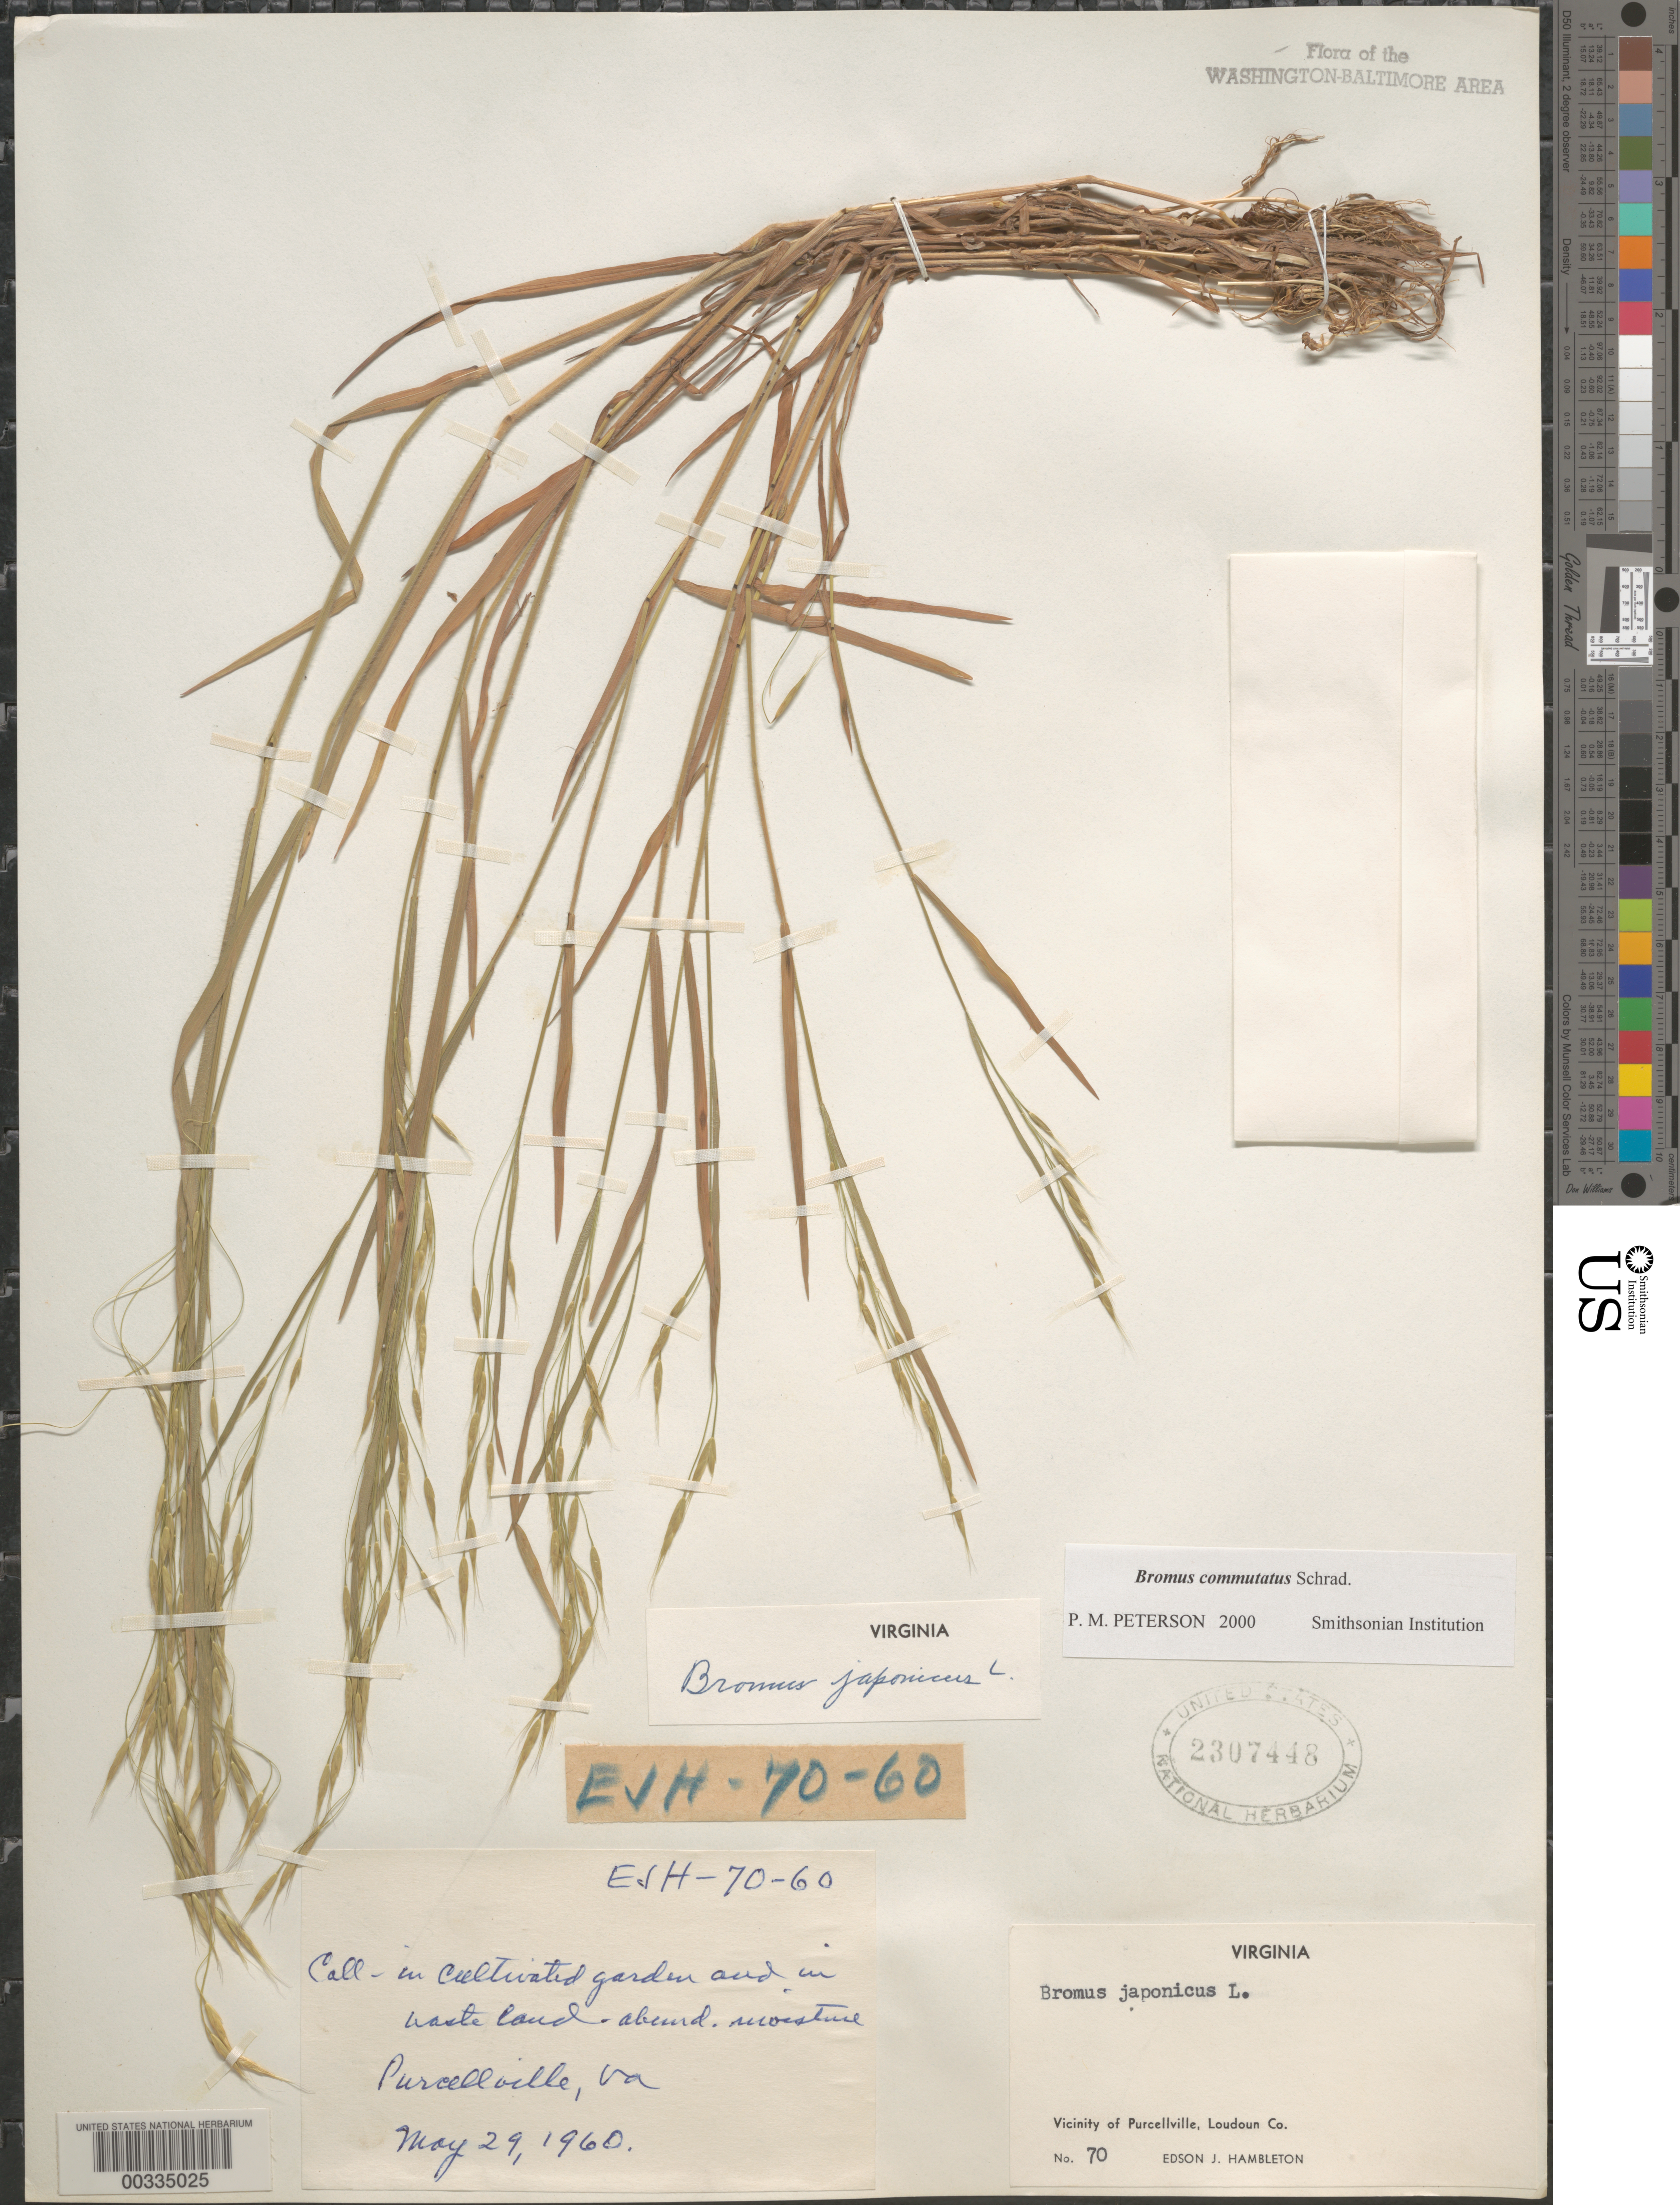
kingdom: Plantae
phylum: Tracheophyta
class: Liliopsida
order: Poales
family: Poaceae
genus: Bromus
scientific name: Bromus commutatus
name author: Schrad.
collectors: E. Hambleton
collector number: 70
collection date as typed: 29 May 1960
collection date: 1960-05-29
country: United States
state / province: Virginia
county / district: Loudoun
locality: Purcellville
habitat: Moist waste land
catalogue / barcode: US 2307448